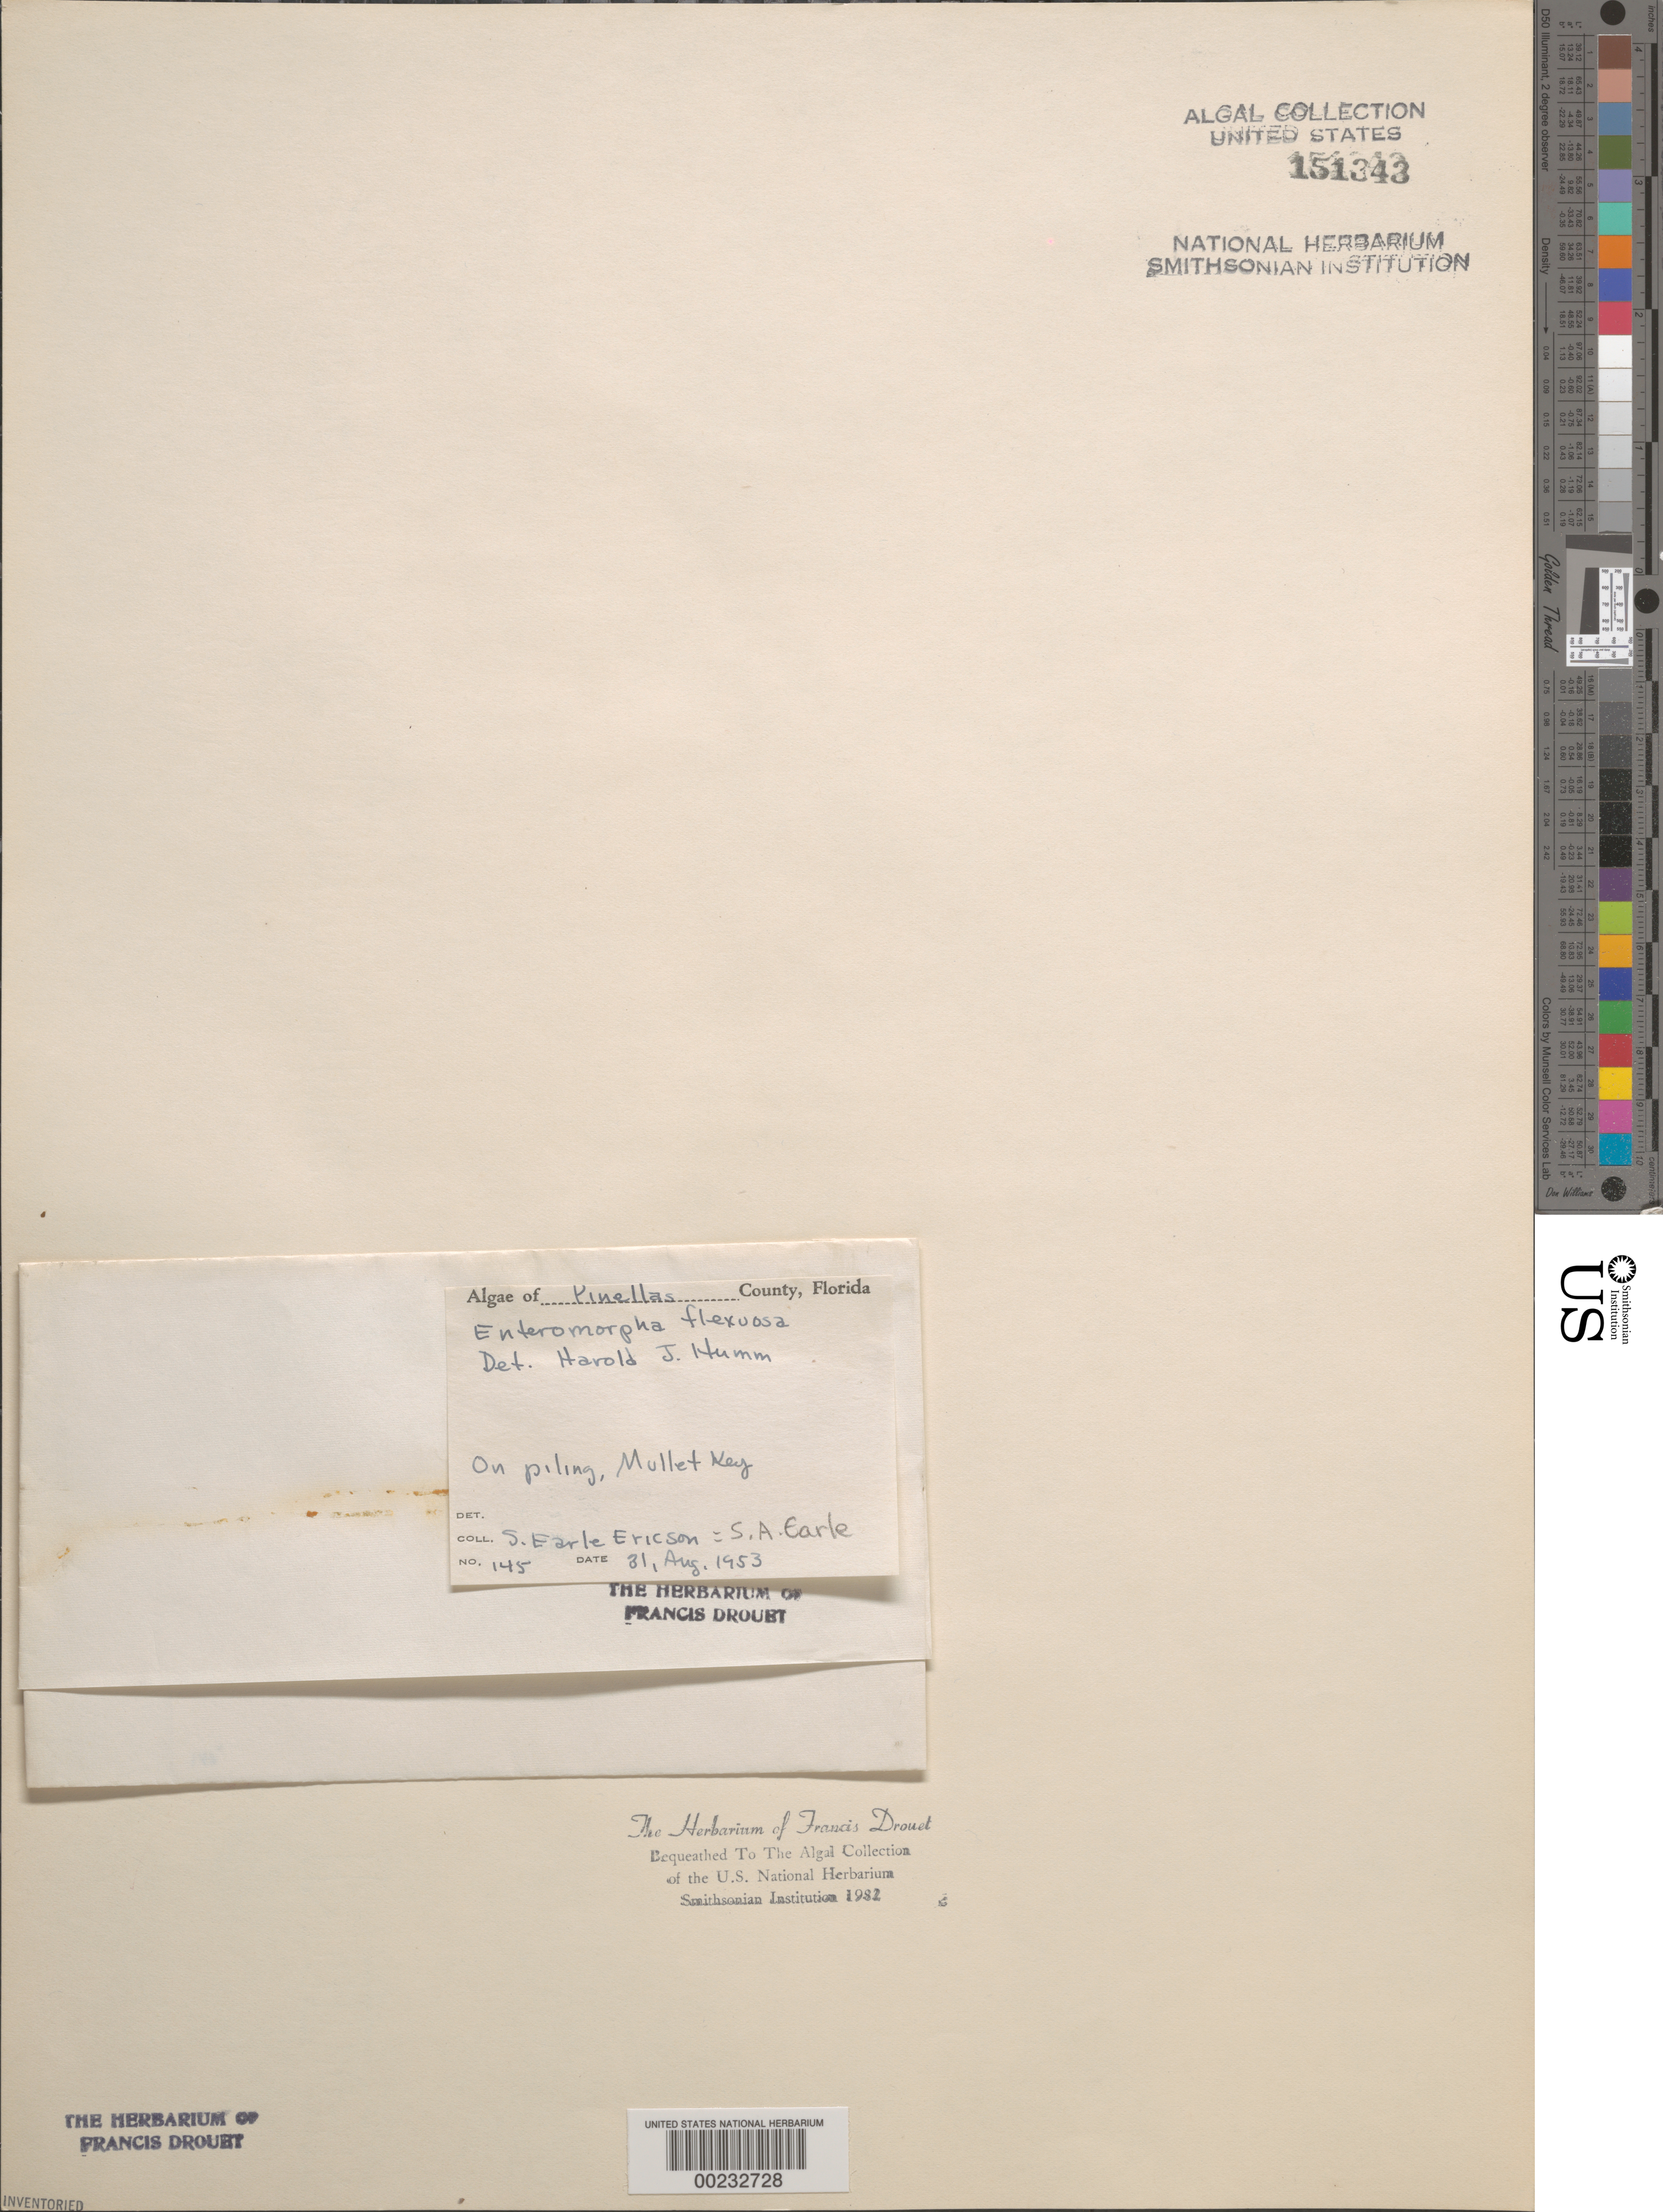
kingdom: Plantae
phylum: Chlorophyta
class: Ulvophyceae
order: Ulvales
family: Ulvaceae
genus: Ulva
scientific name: Ulva flexuosa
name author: Wulfen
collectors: S. A. Earle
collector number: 145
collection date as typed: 31 Aug 1953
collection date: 1953-08-31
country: United States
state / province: Florida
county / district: Pinellas County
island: Mullet Key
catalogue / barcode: US 151343